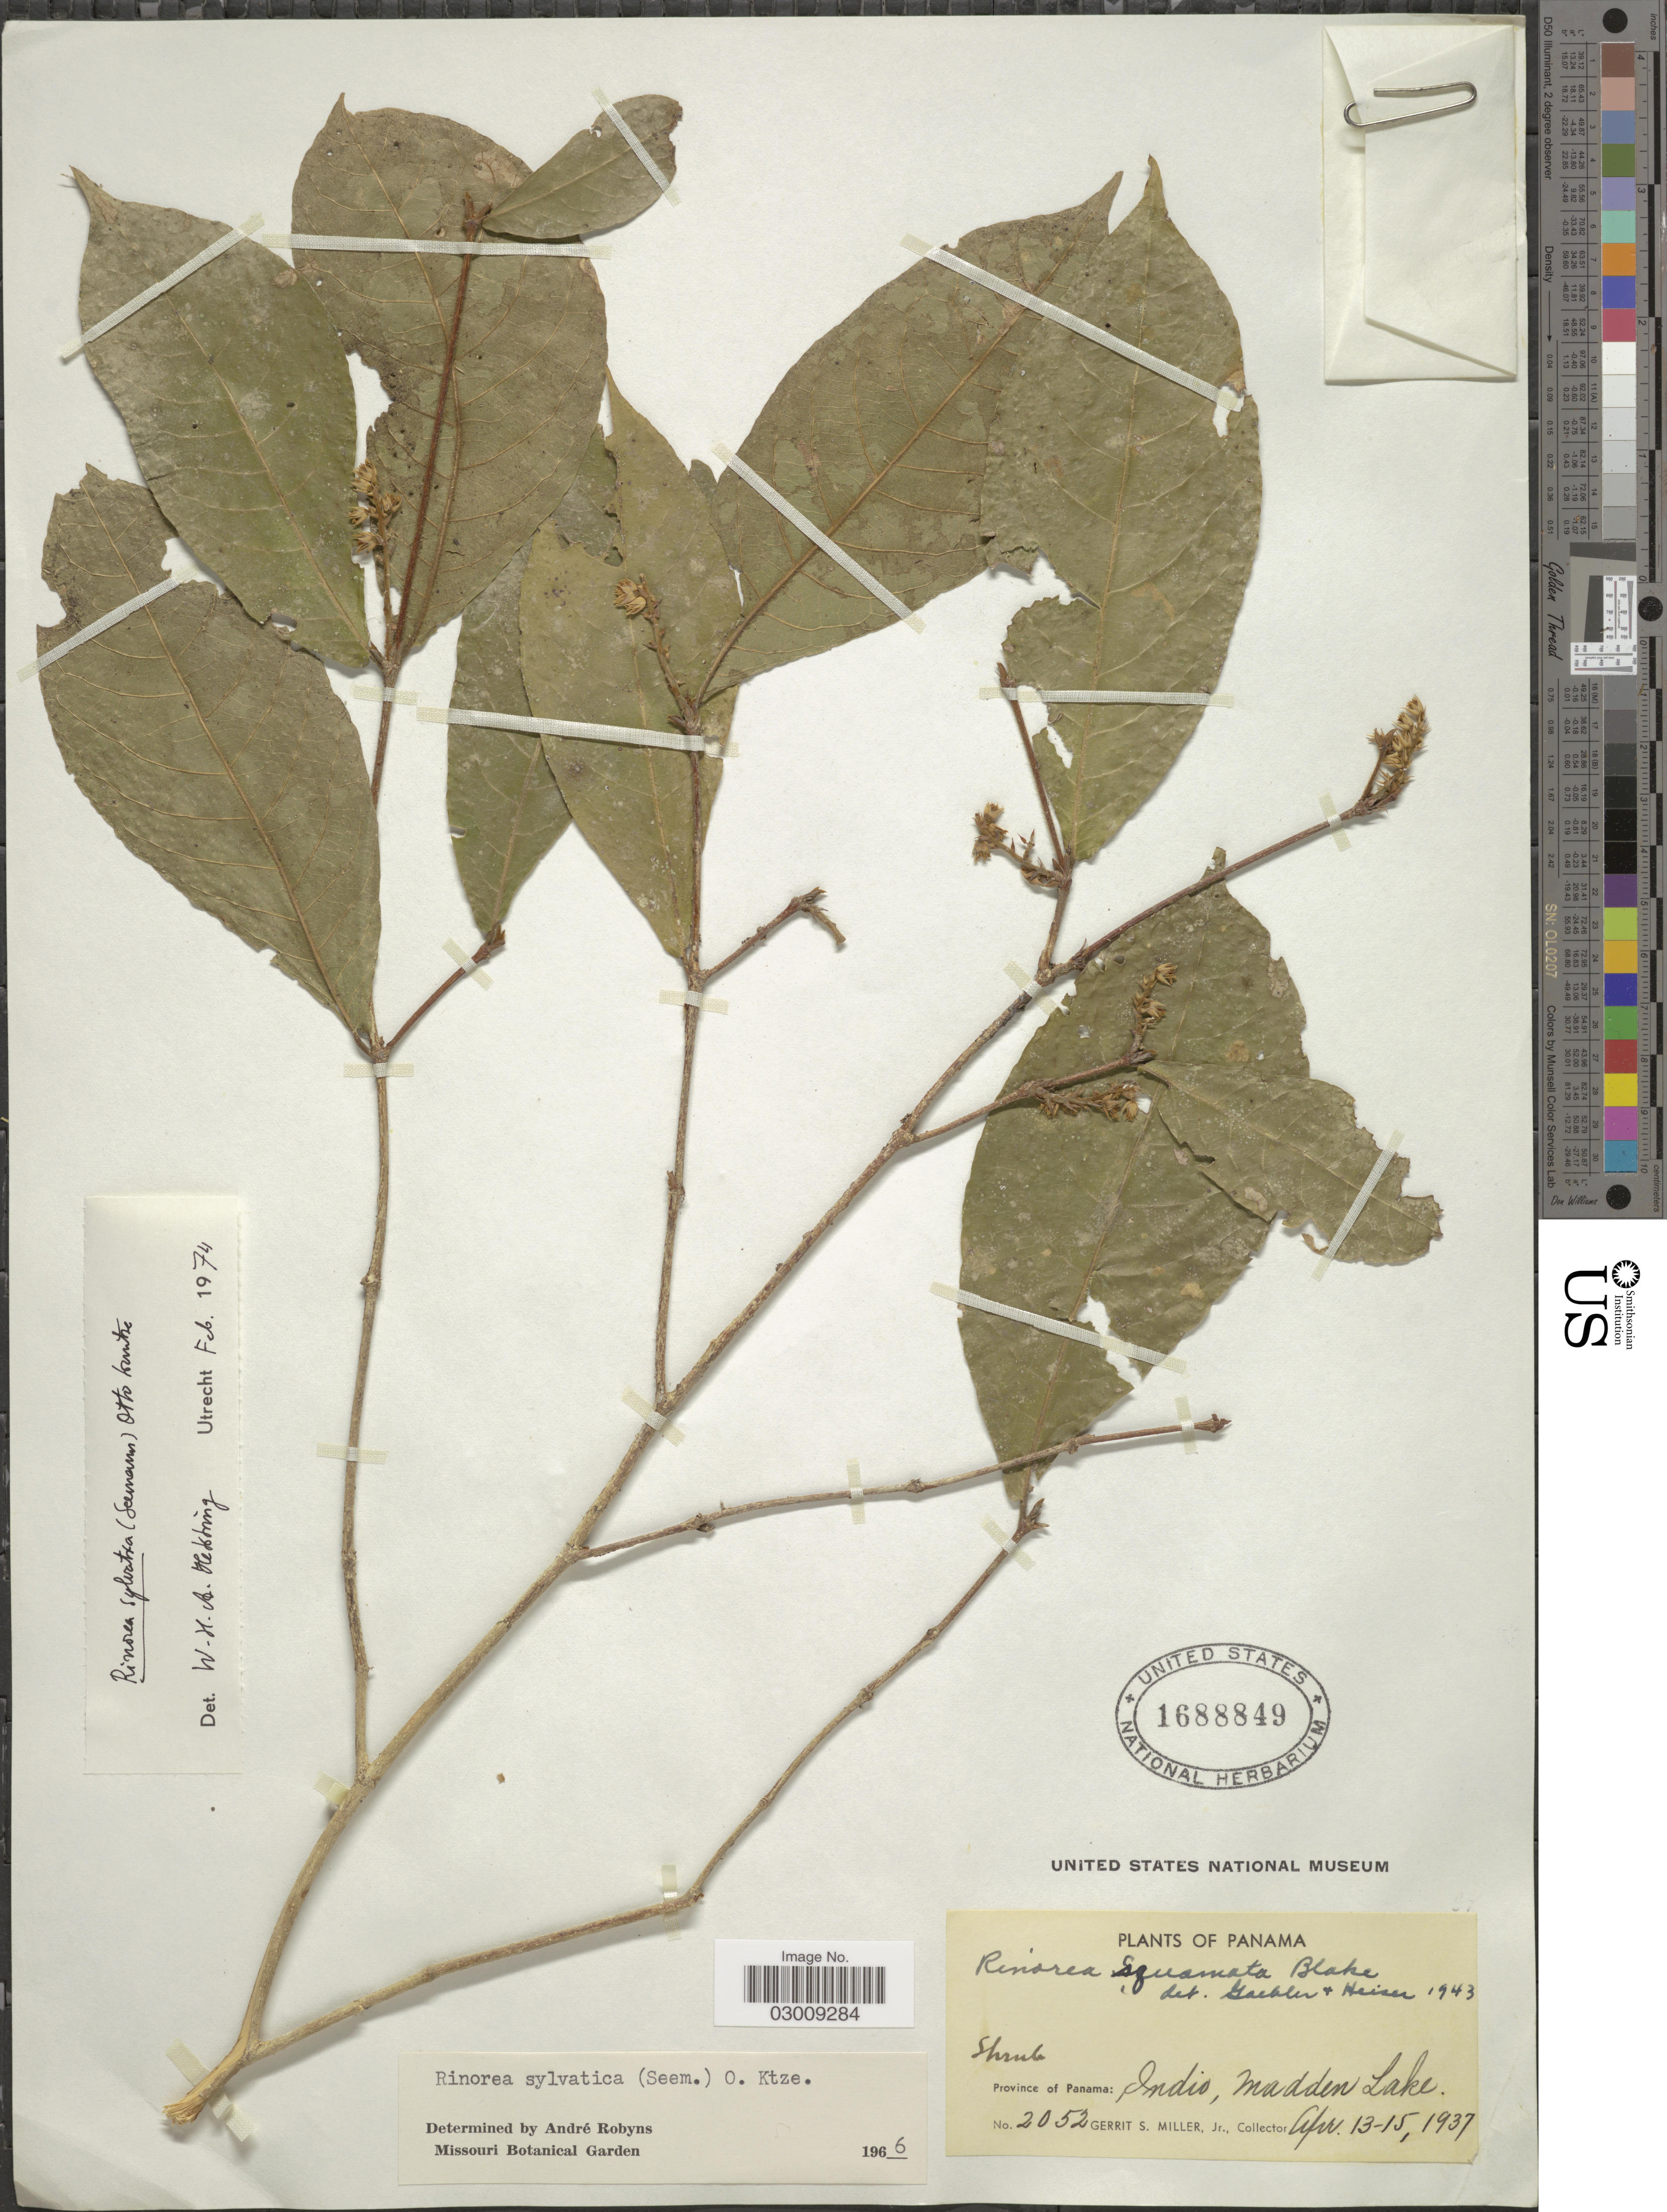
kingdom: Plantae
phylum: Tracheophyta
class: Magnoliopsida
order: Malpighiales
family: Violaceae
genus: Rinorea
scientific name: Rinorea sylvatica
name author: (Seem.) Kuntze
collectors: G. S. Miller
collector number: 2052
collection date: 1937-04-13/1937-04-15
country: Panama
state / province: Panamá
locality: Indio, Madden Lake.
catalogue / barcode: US 1688849